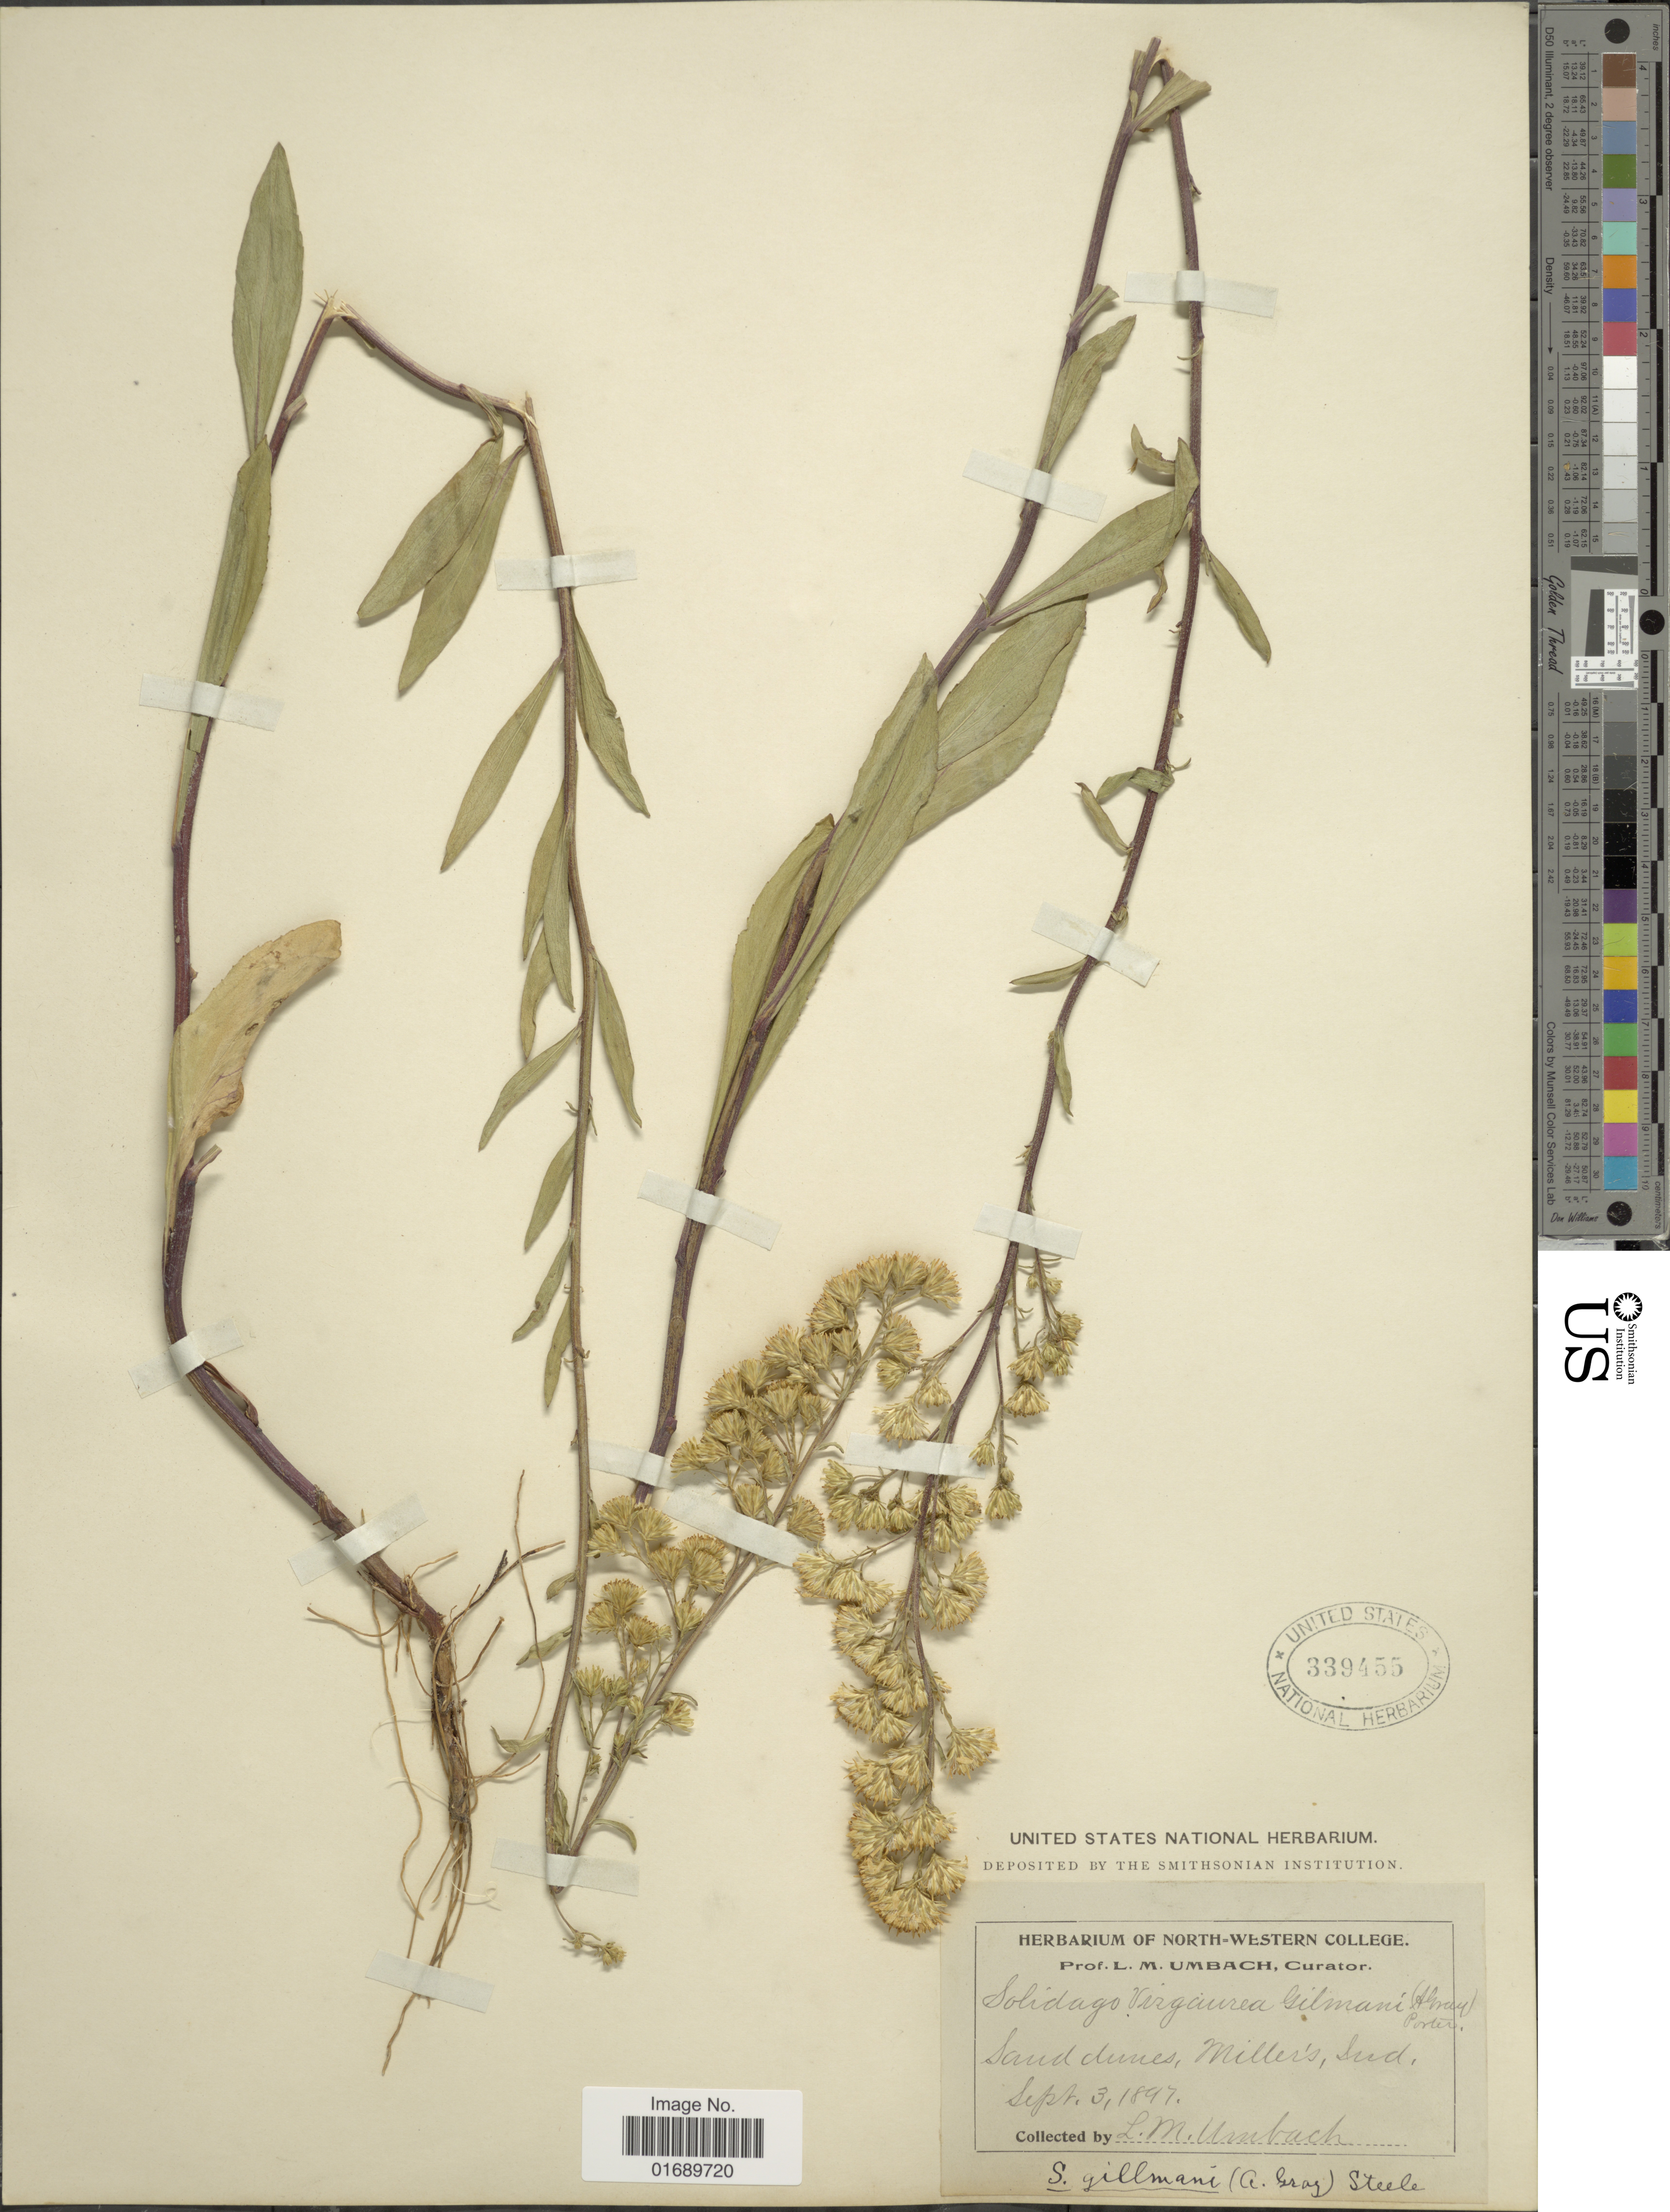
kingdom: Plantae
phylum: Tracheophyta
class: Magnoliopsida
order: Asterales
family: Asteraceae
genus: Solidago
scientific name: Solidago racemosa var. gillmanii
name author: (A. Gray) Fernald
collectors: L. M. Umbach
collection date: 1897-09-03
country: United States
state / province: Indiana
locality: Sand dunes, Miller's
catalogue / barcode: US 339455